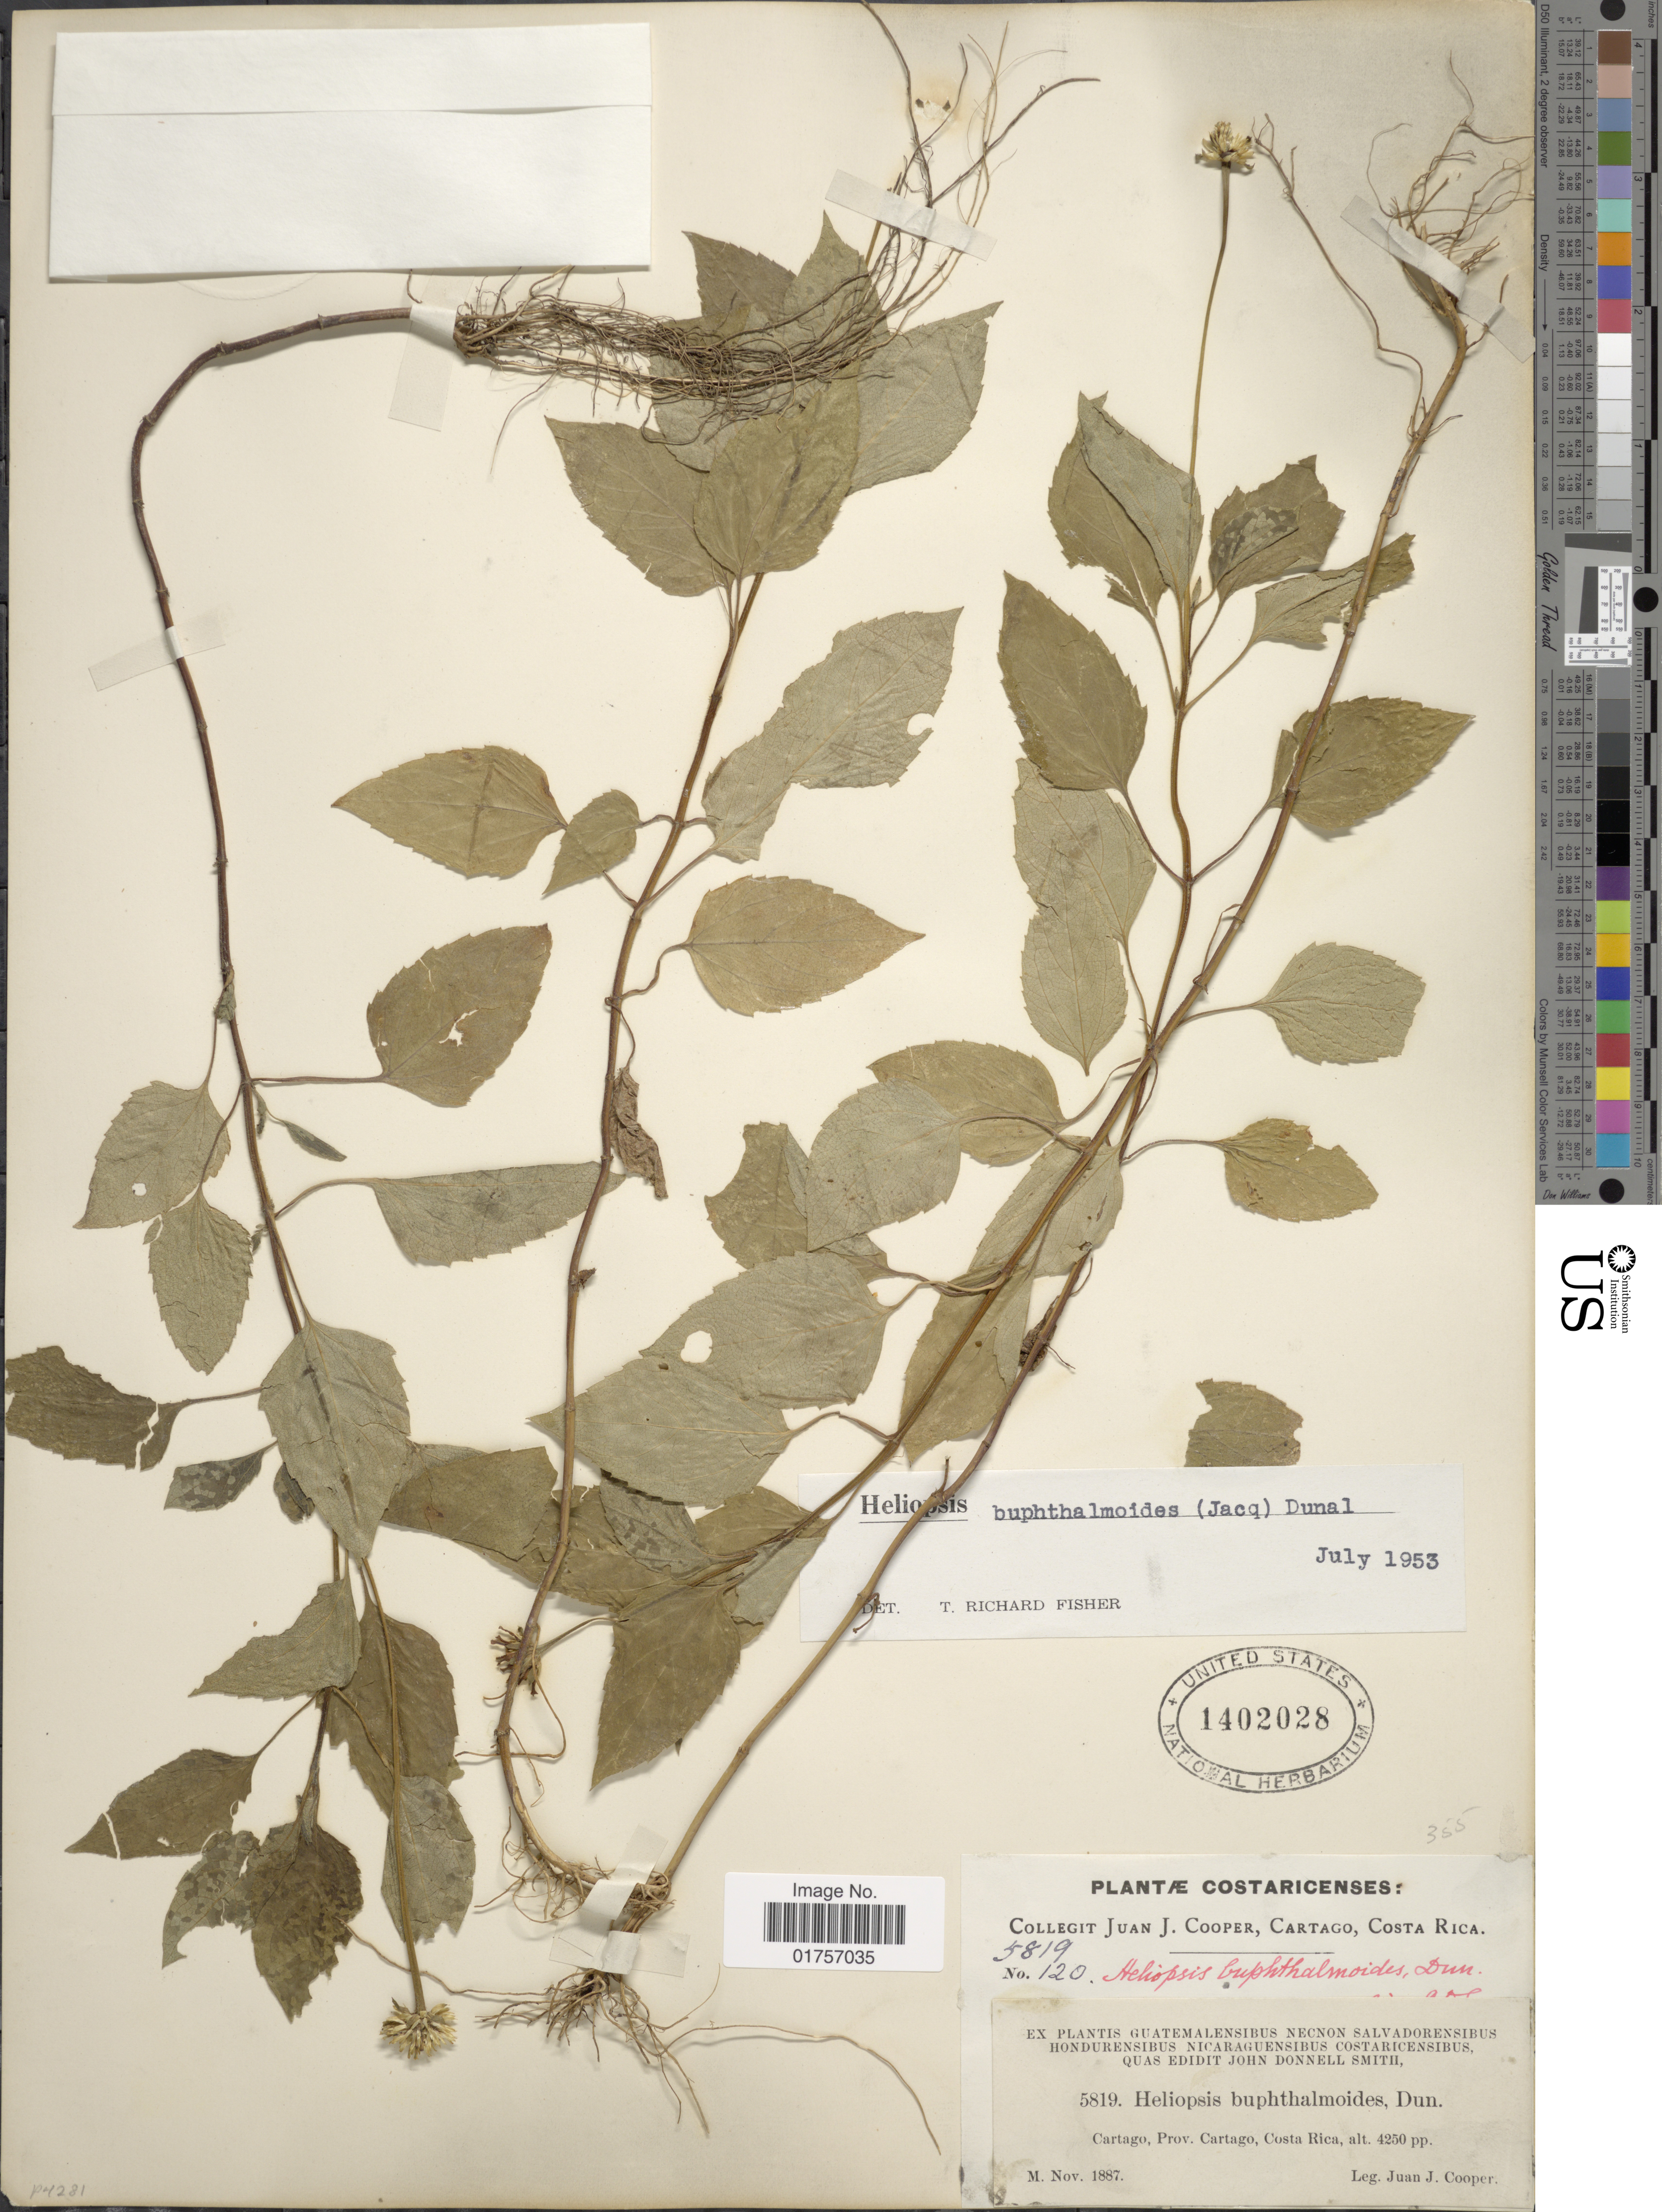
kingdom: Plantae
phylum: Tracheophyta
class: Magnoliopsida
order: Asterales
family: Asteraceae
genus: Heliopsis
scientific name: Heliopsis buphthalmoides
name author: (Jacq.) Dunal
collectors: J. J. Cooper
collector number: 120/5819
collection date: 1887-11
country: Costa Rica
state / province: Cartago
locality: Cartago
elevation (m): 1295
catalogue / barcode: US 1402028